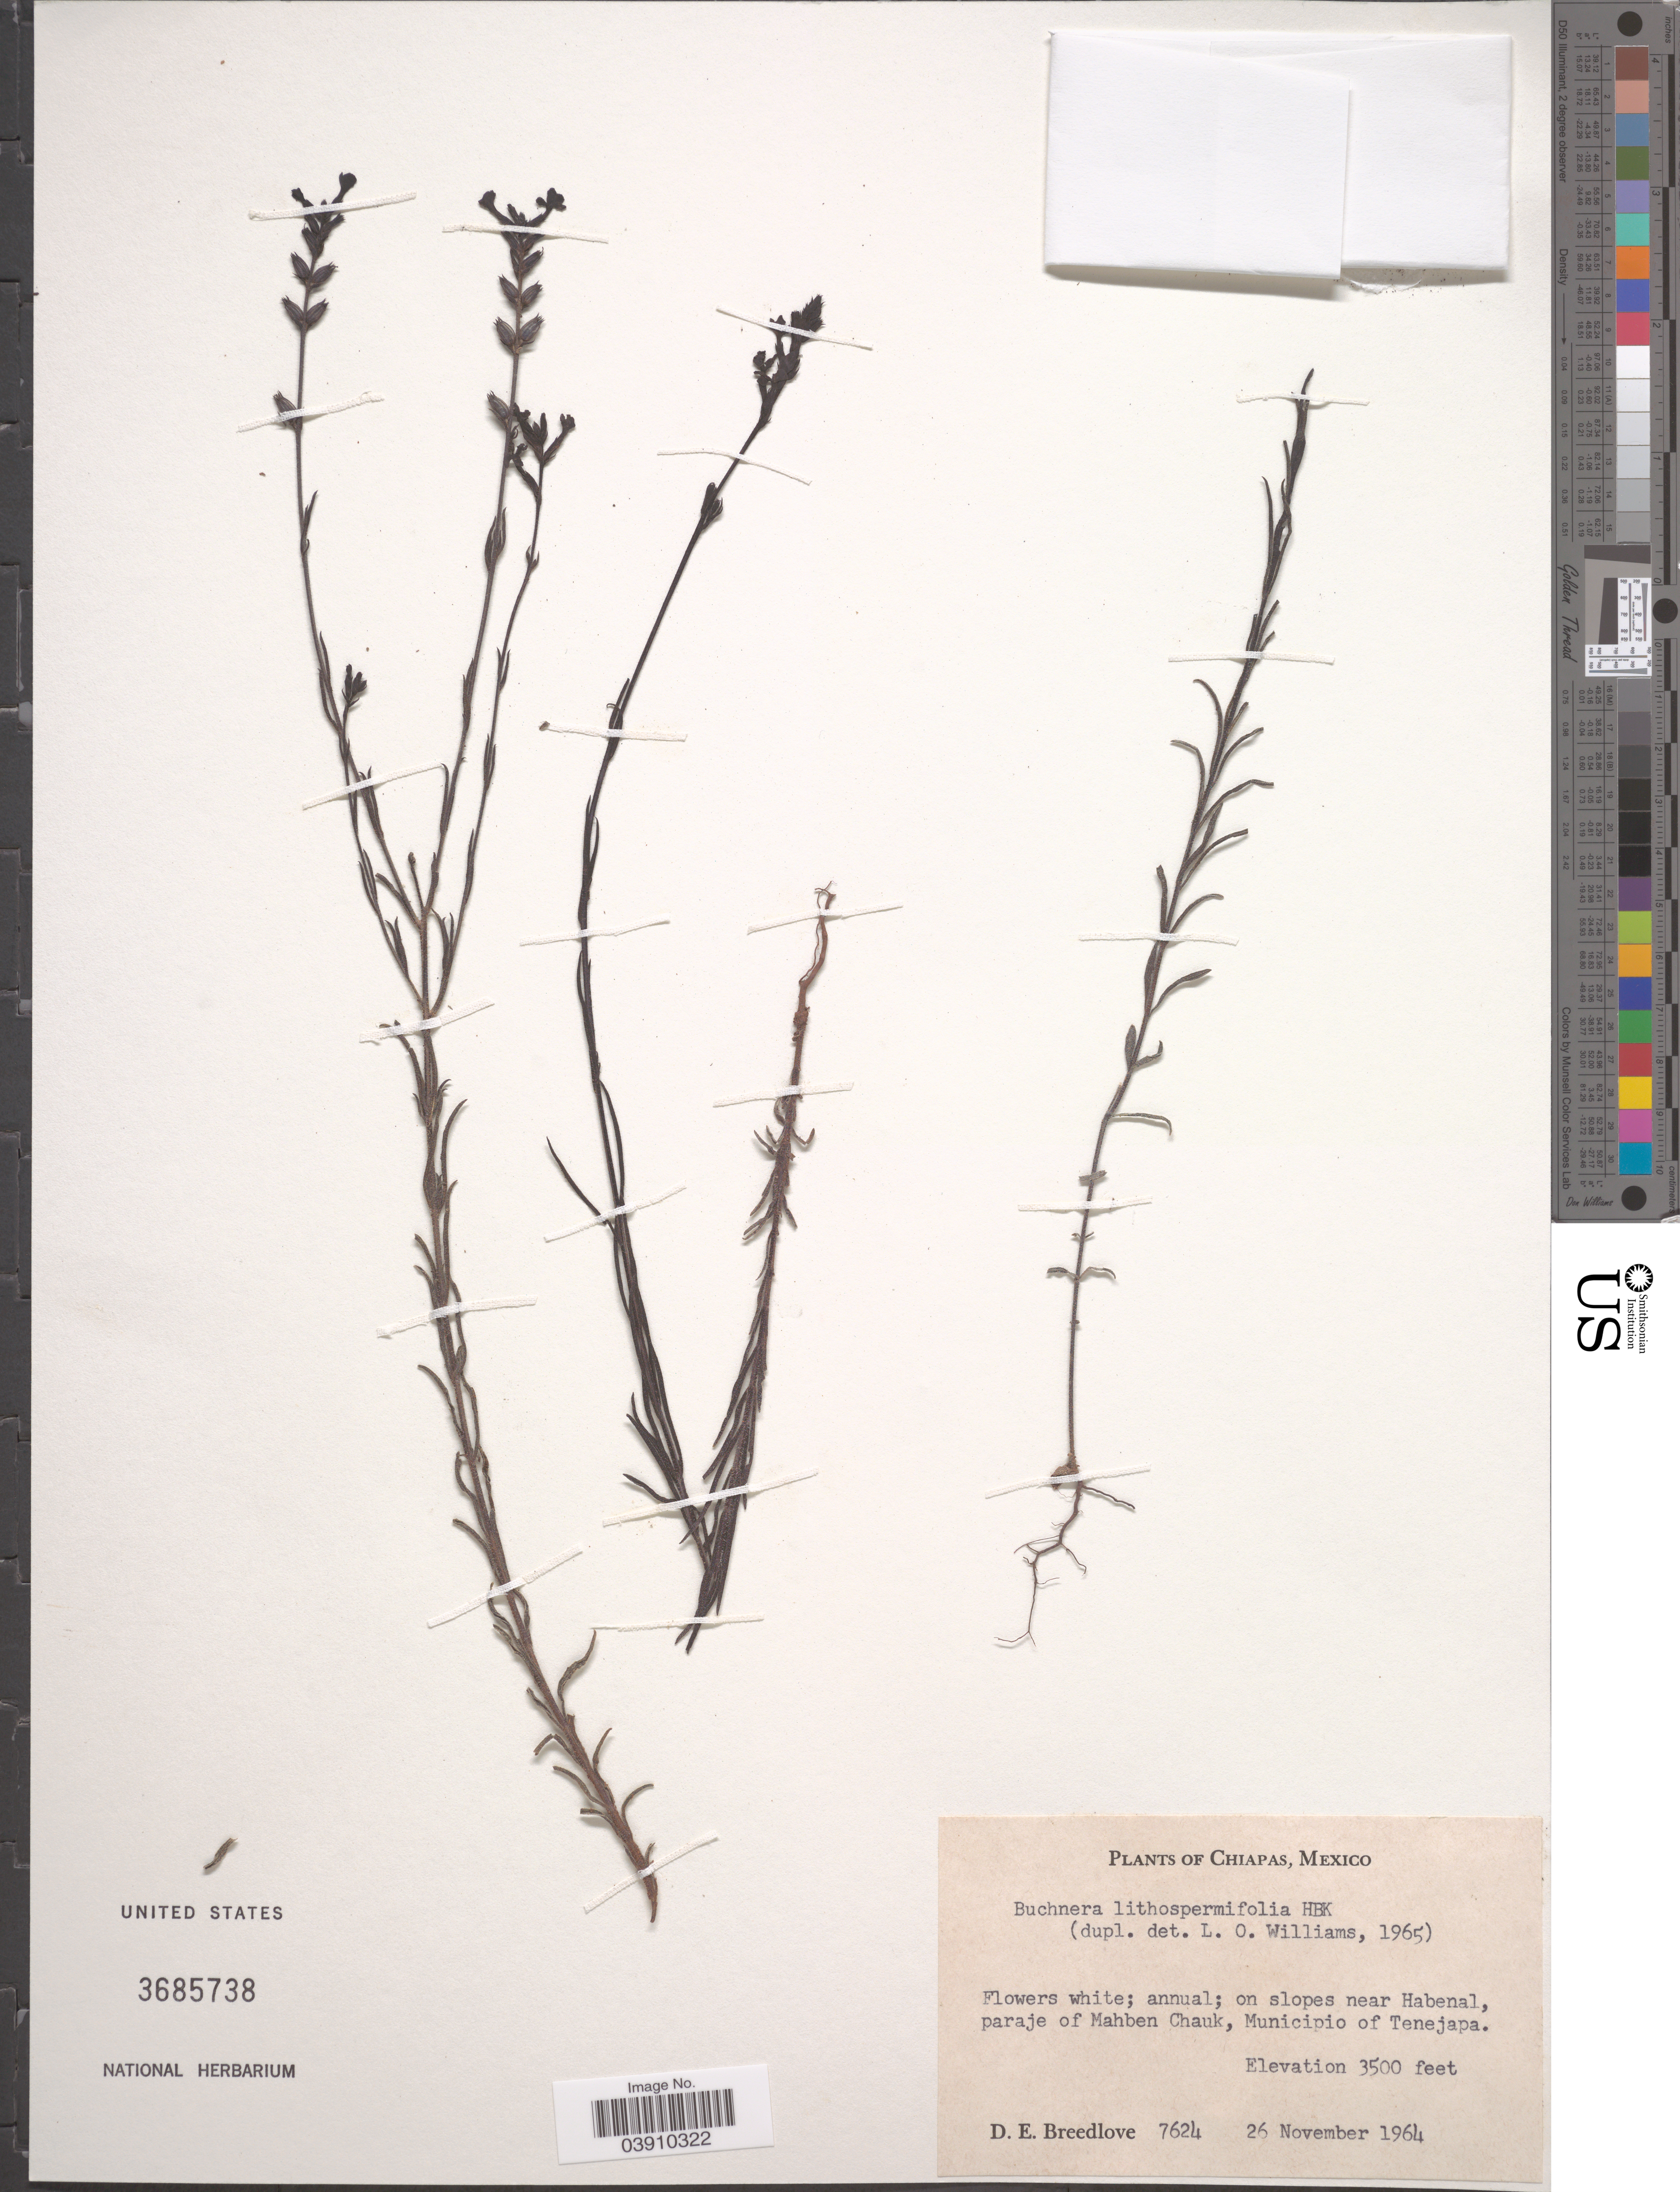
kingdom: Plantae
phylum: Tracheophyta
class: Magnoliopsida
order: Lamiales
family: Orobanchaceae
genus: Buchnera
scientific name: Buchnera lithospermoides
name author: L.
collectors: D. E. Breedlove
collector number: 7624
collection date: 1964-11-26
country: Mexico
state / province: Chiapas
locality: On slopes near Habenal, paraje of Mahben Chauk, Municipio of Tenejapa.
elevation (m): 1067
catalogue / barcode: US 3685738